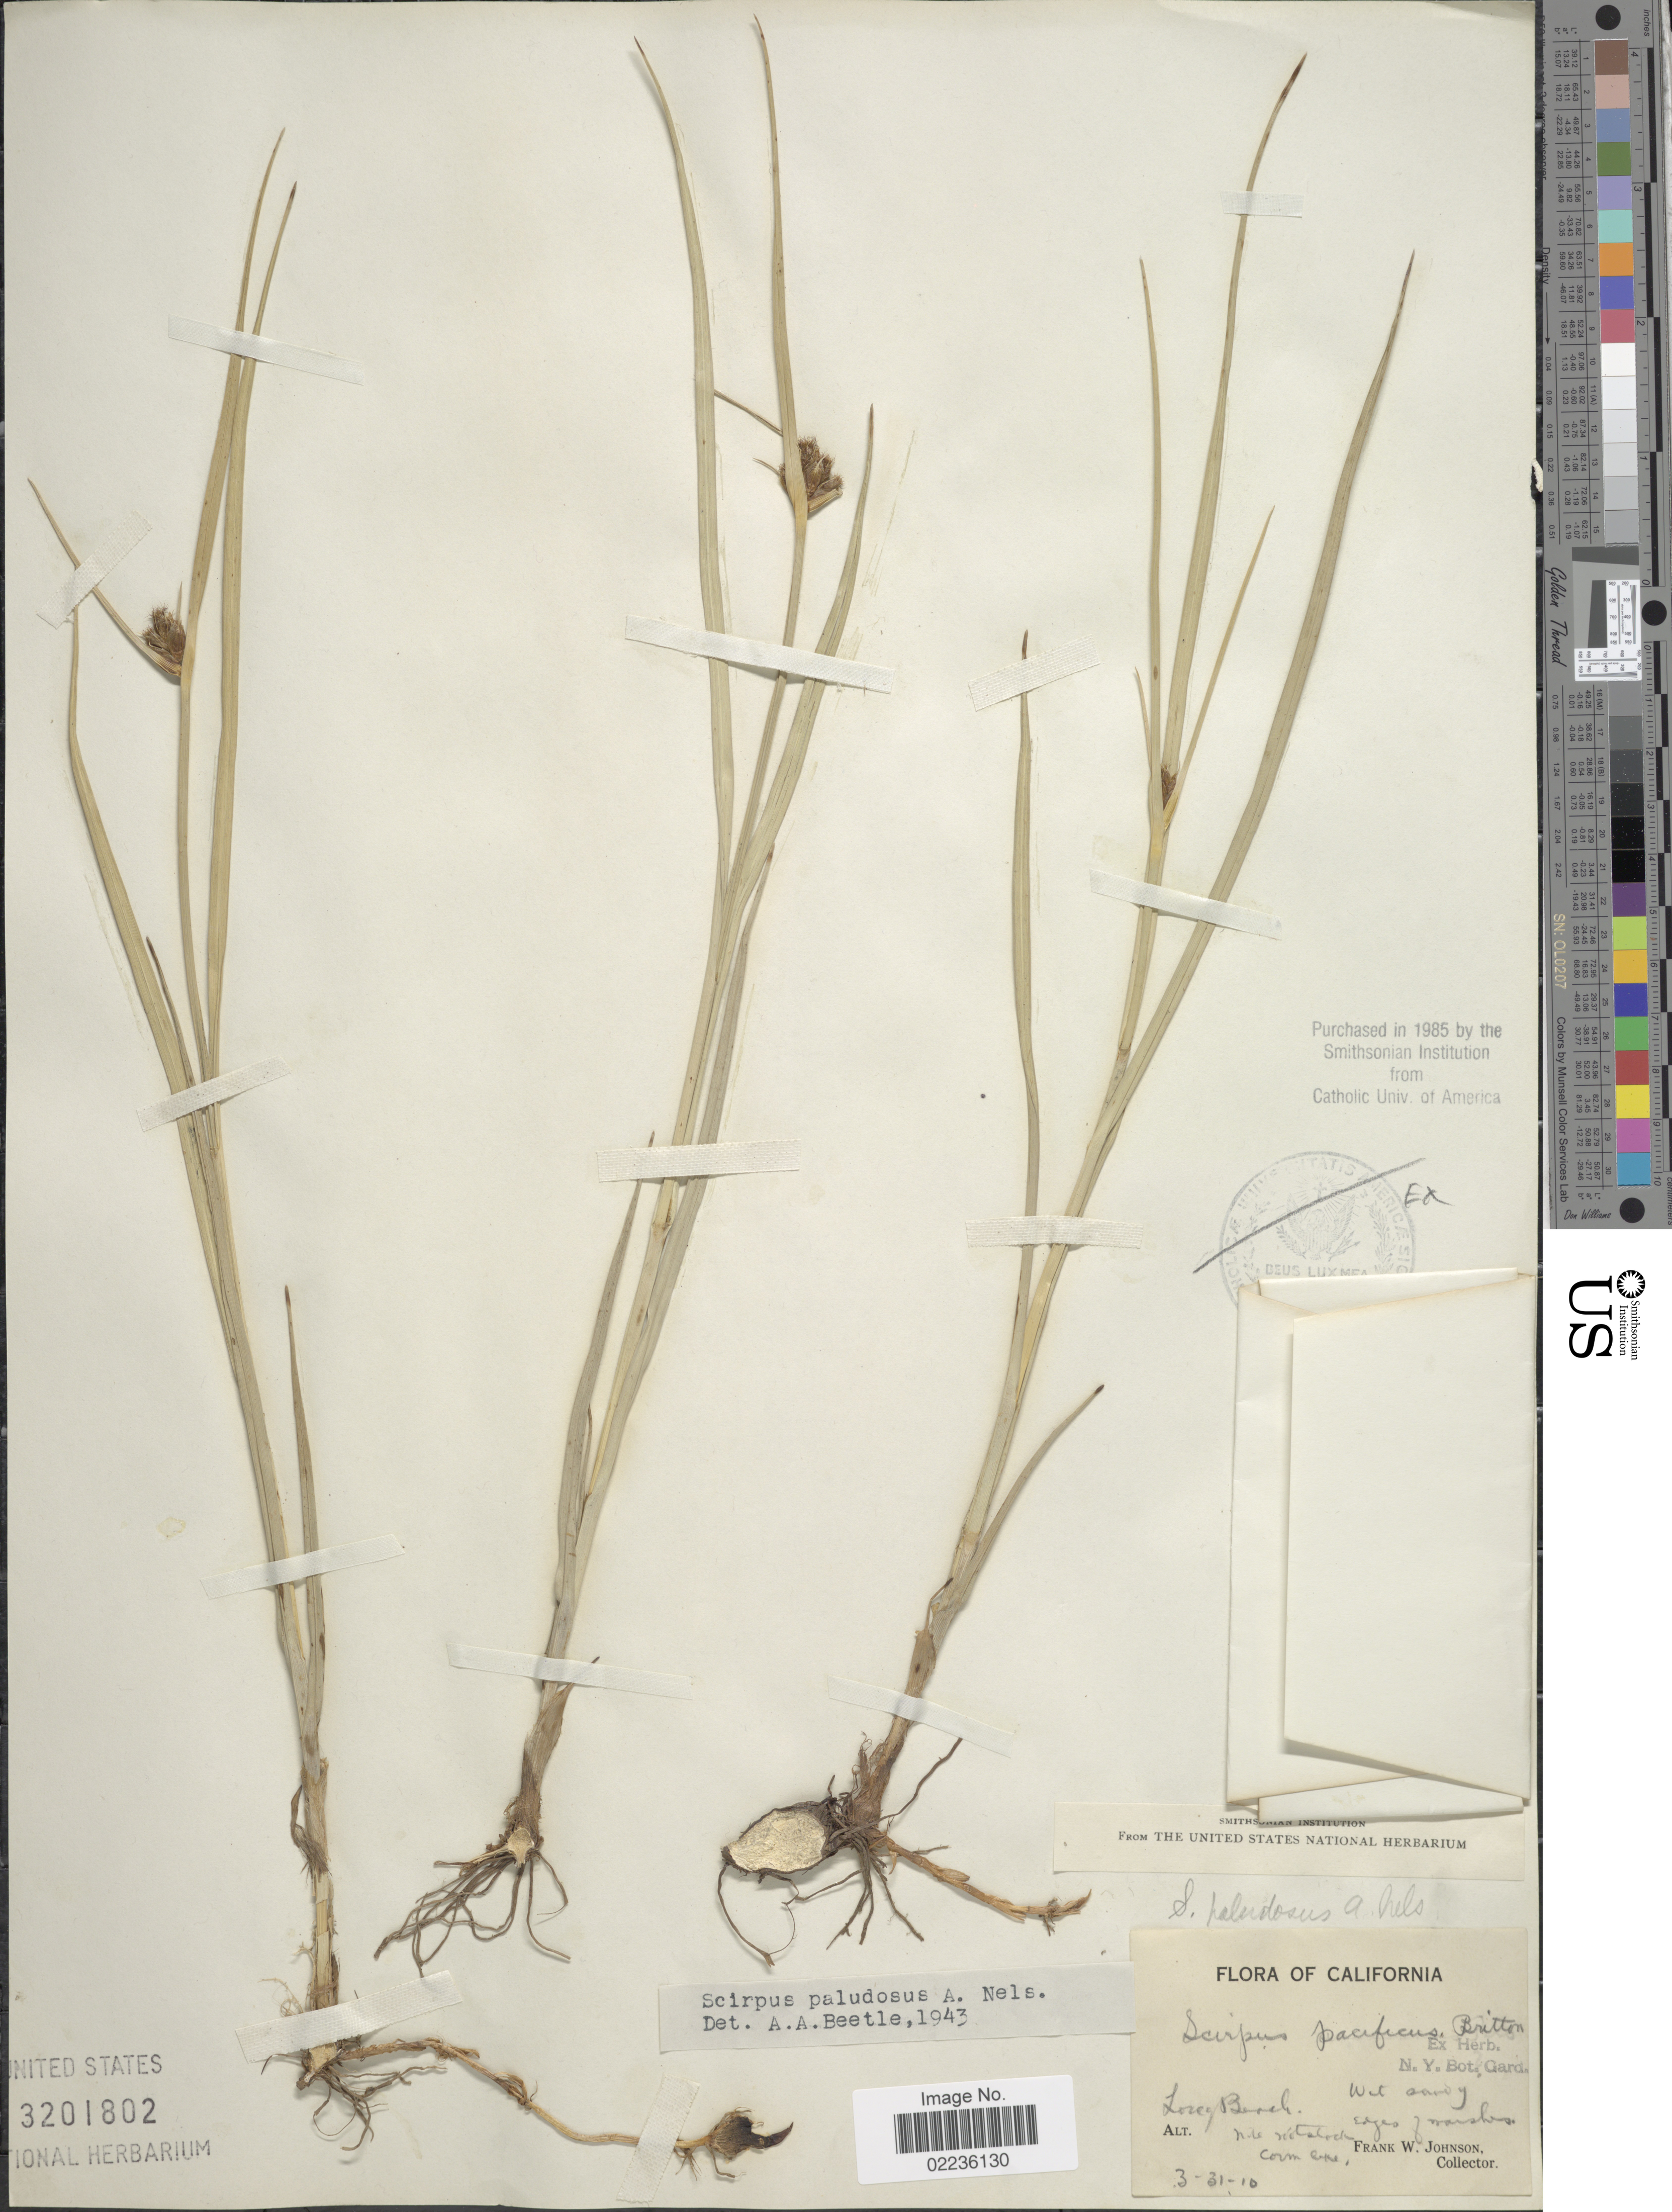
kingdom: Plantae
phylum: Tracheophyta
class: Liliopsida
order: Poales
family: Cyperaceae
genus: Bolboschoenus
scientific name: Bolboschoenus maritimus subsp. paludosus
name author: (A. Nelson) T. Koyama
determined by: Strong, M. T., (US), Smithsonian Institution - National Museum of Natural History (UNITED STATES)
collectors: F. W. Johnson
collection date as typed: Transcribed d/m/y: 31/3/10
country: United States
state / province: California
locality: Lorey Beach. Wet sandy. Edges of marshes.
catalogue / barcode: US 3201802